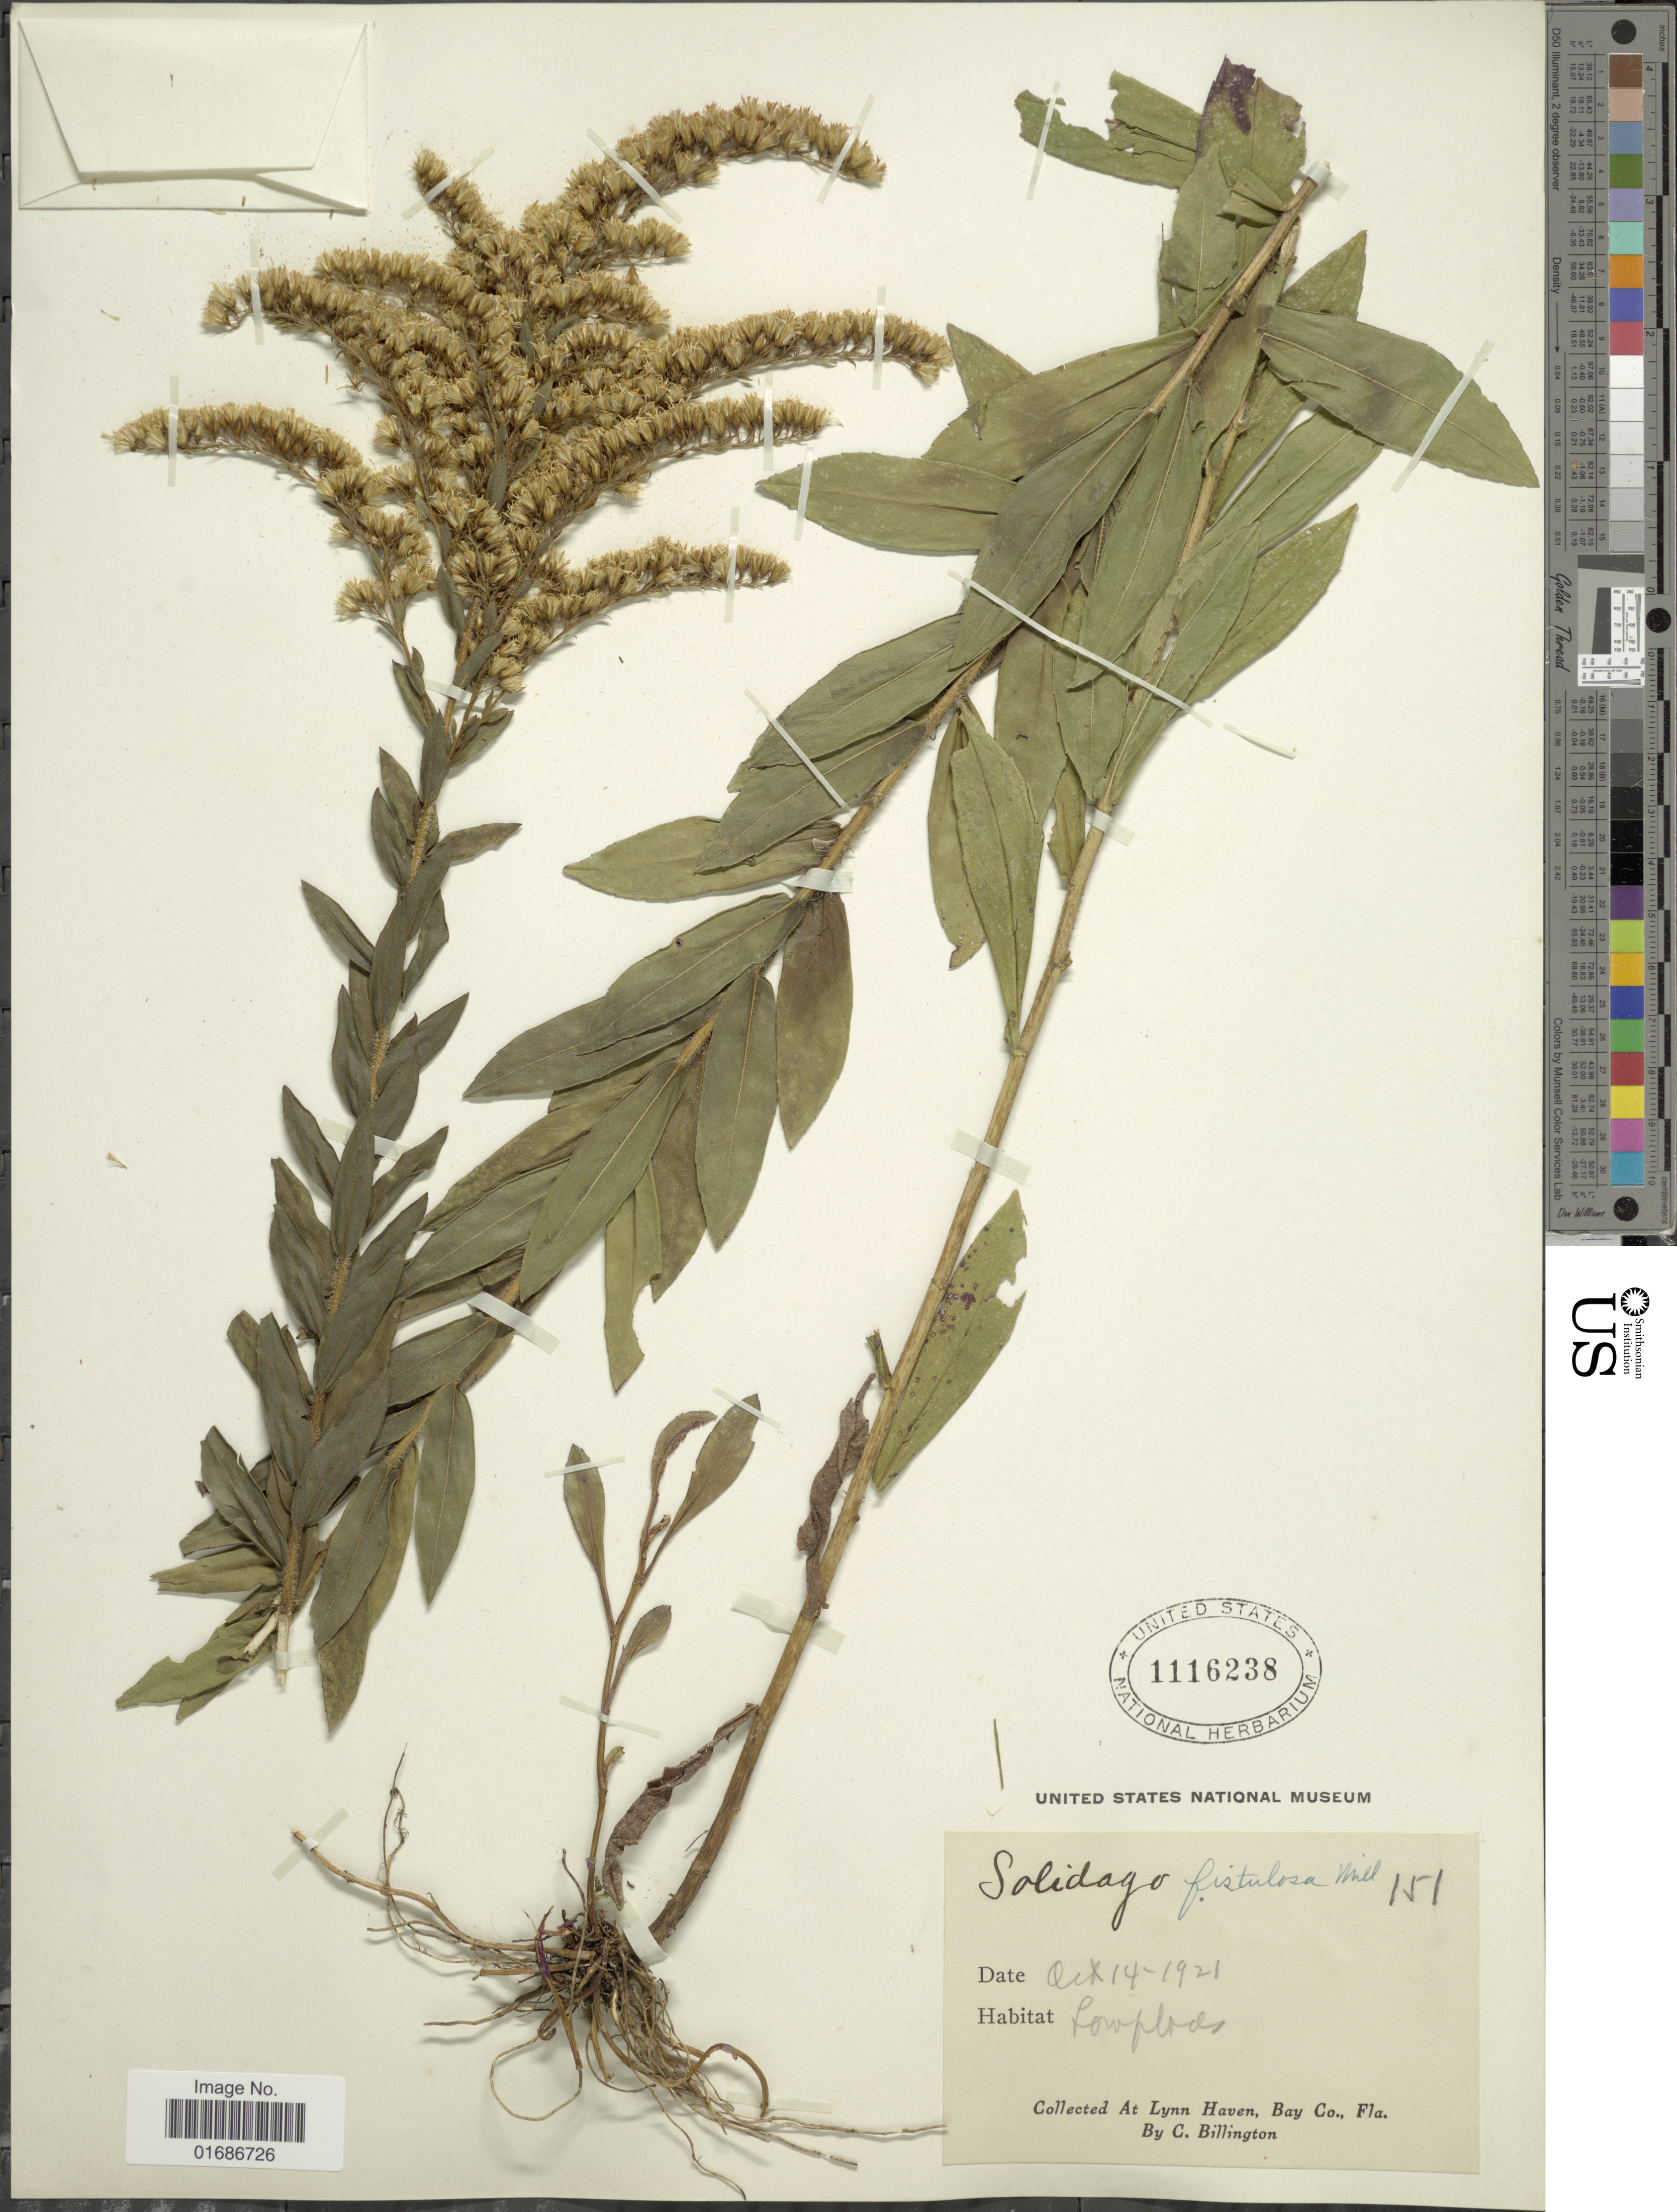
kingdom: Plantae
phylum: Tracheophyta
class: Magnoliopsida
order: Asterales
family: Asteraceae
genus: Solidago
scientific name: Solidago fistulosa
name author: Mill.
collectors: C. Billington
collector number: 151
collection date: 1921-10-14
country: United States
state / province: Florida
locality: At Lynn Haven, Bay Co.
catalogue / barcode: US 1116238